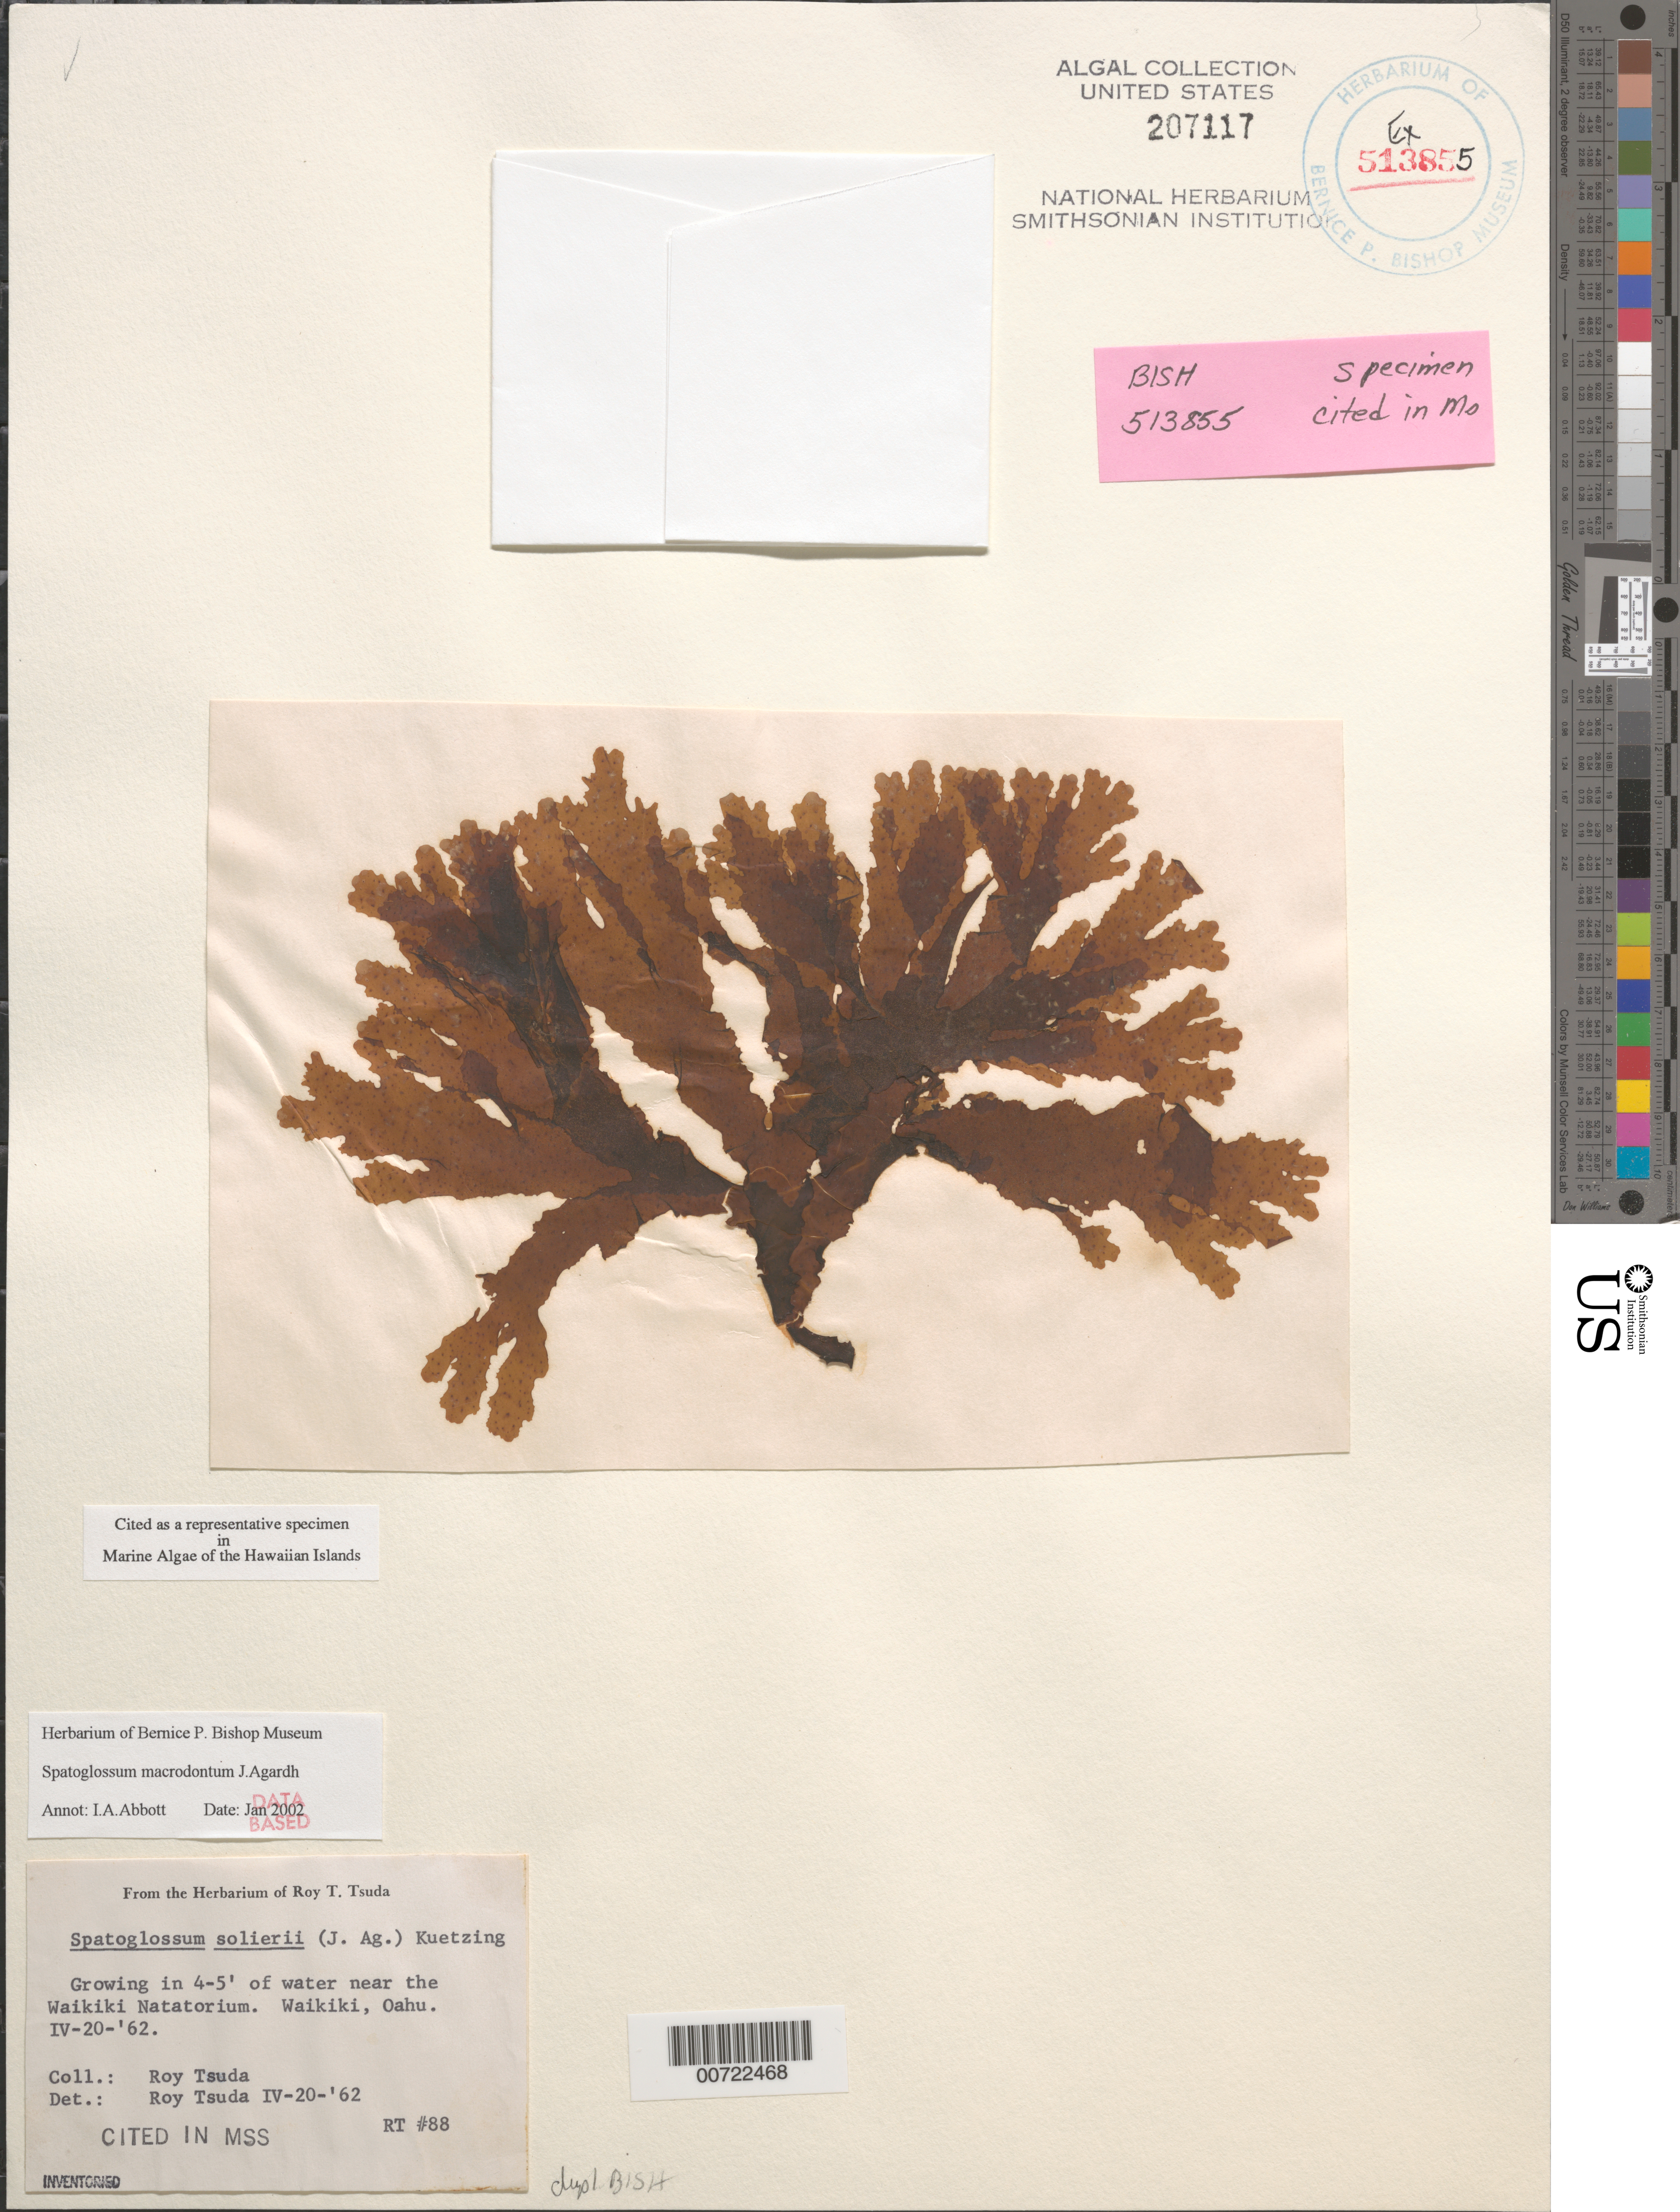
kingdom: Chromista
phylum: Ochrophyta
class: Phaeophyceae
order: Dictyotales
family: Dictyotaceae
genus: Spatoglossum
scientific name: Spatoglossum macrodontum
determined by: Abbott, Isabella A.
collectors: R. Tsuda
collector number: RT 88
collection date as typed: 20 Apr 1962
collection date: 1962-04-20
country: United States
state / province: Hawaii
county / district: Honolulu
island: Oahu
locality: Waikiki near Waikiki Natatorium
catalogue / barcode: US 207117